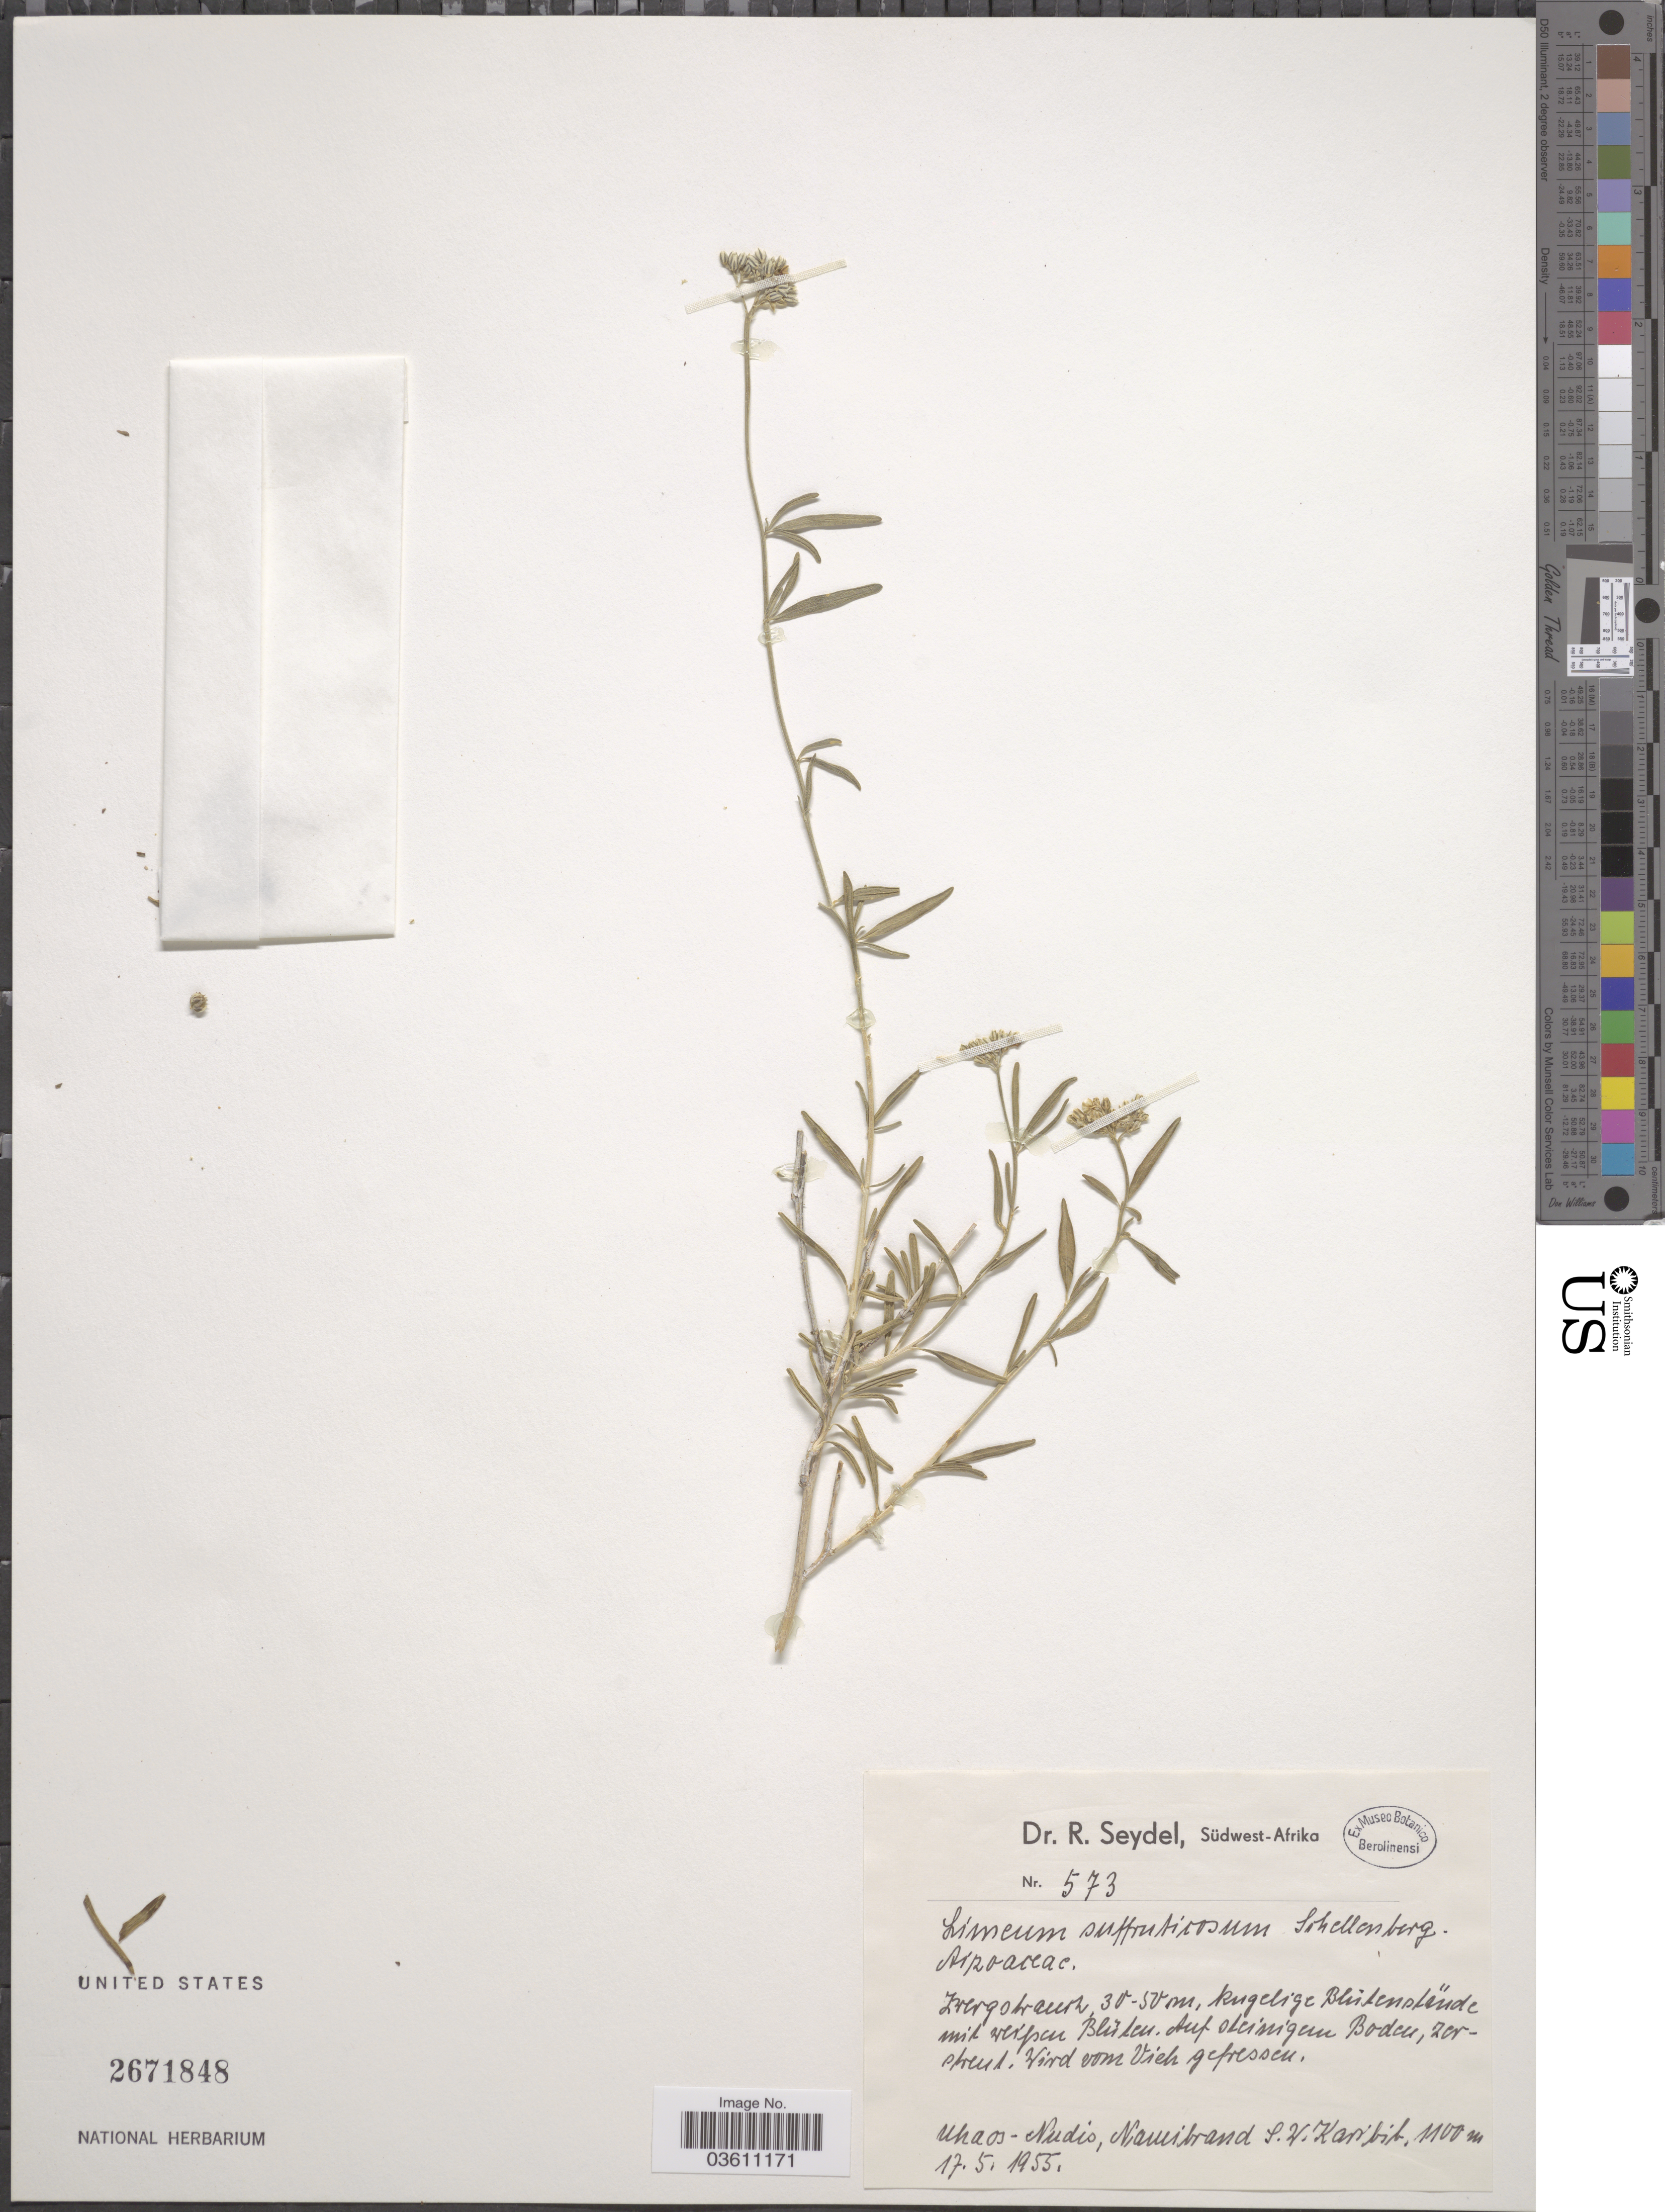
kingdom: Plantae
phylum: Tracheophyta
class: Magnoliopsida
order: Caryophyllales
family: Limeaceae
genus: Limeum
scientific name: Limeum sulcatum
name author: (Klotzsch) Hutch.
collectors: R. Seydel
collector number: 573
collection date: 1955-05-17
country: Namibia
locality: Südwest-Afrika, Uhaos-Nudis, Namibrand S.W. Karibib.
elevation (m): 1100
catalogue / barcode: US 2671848